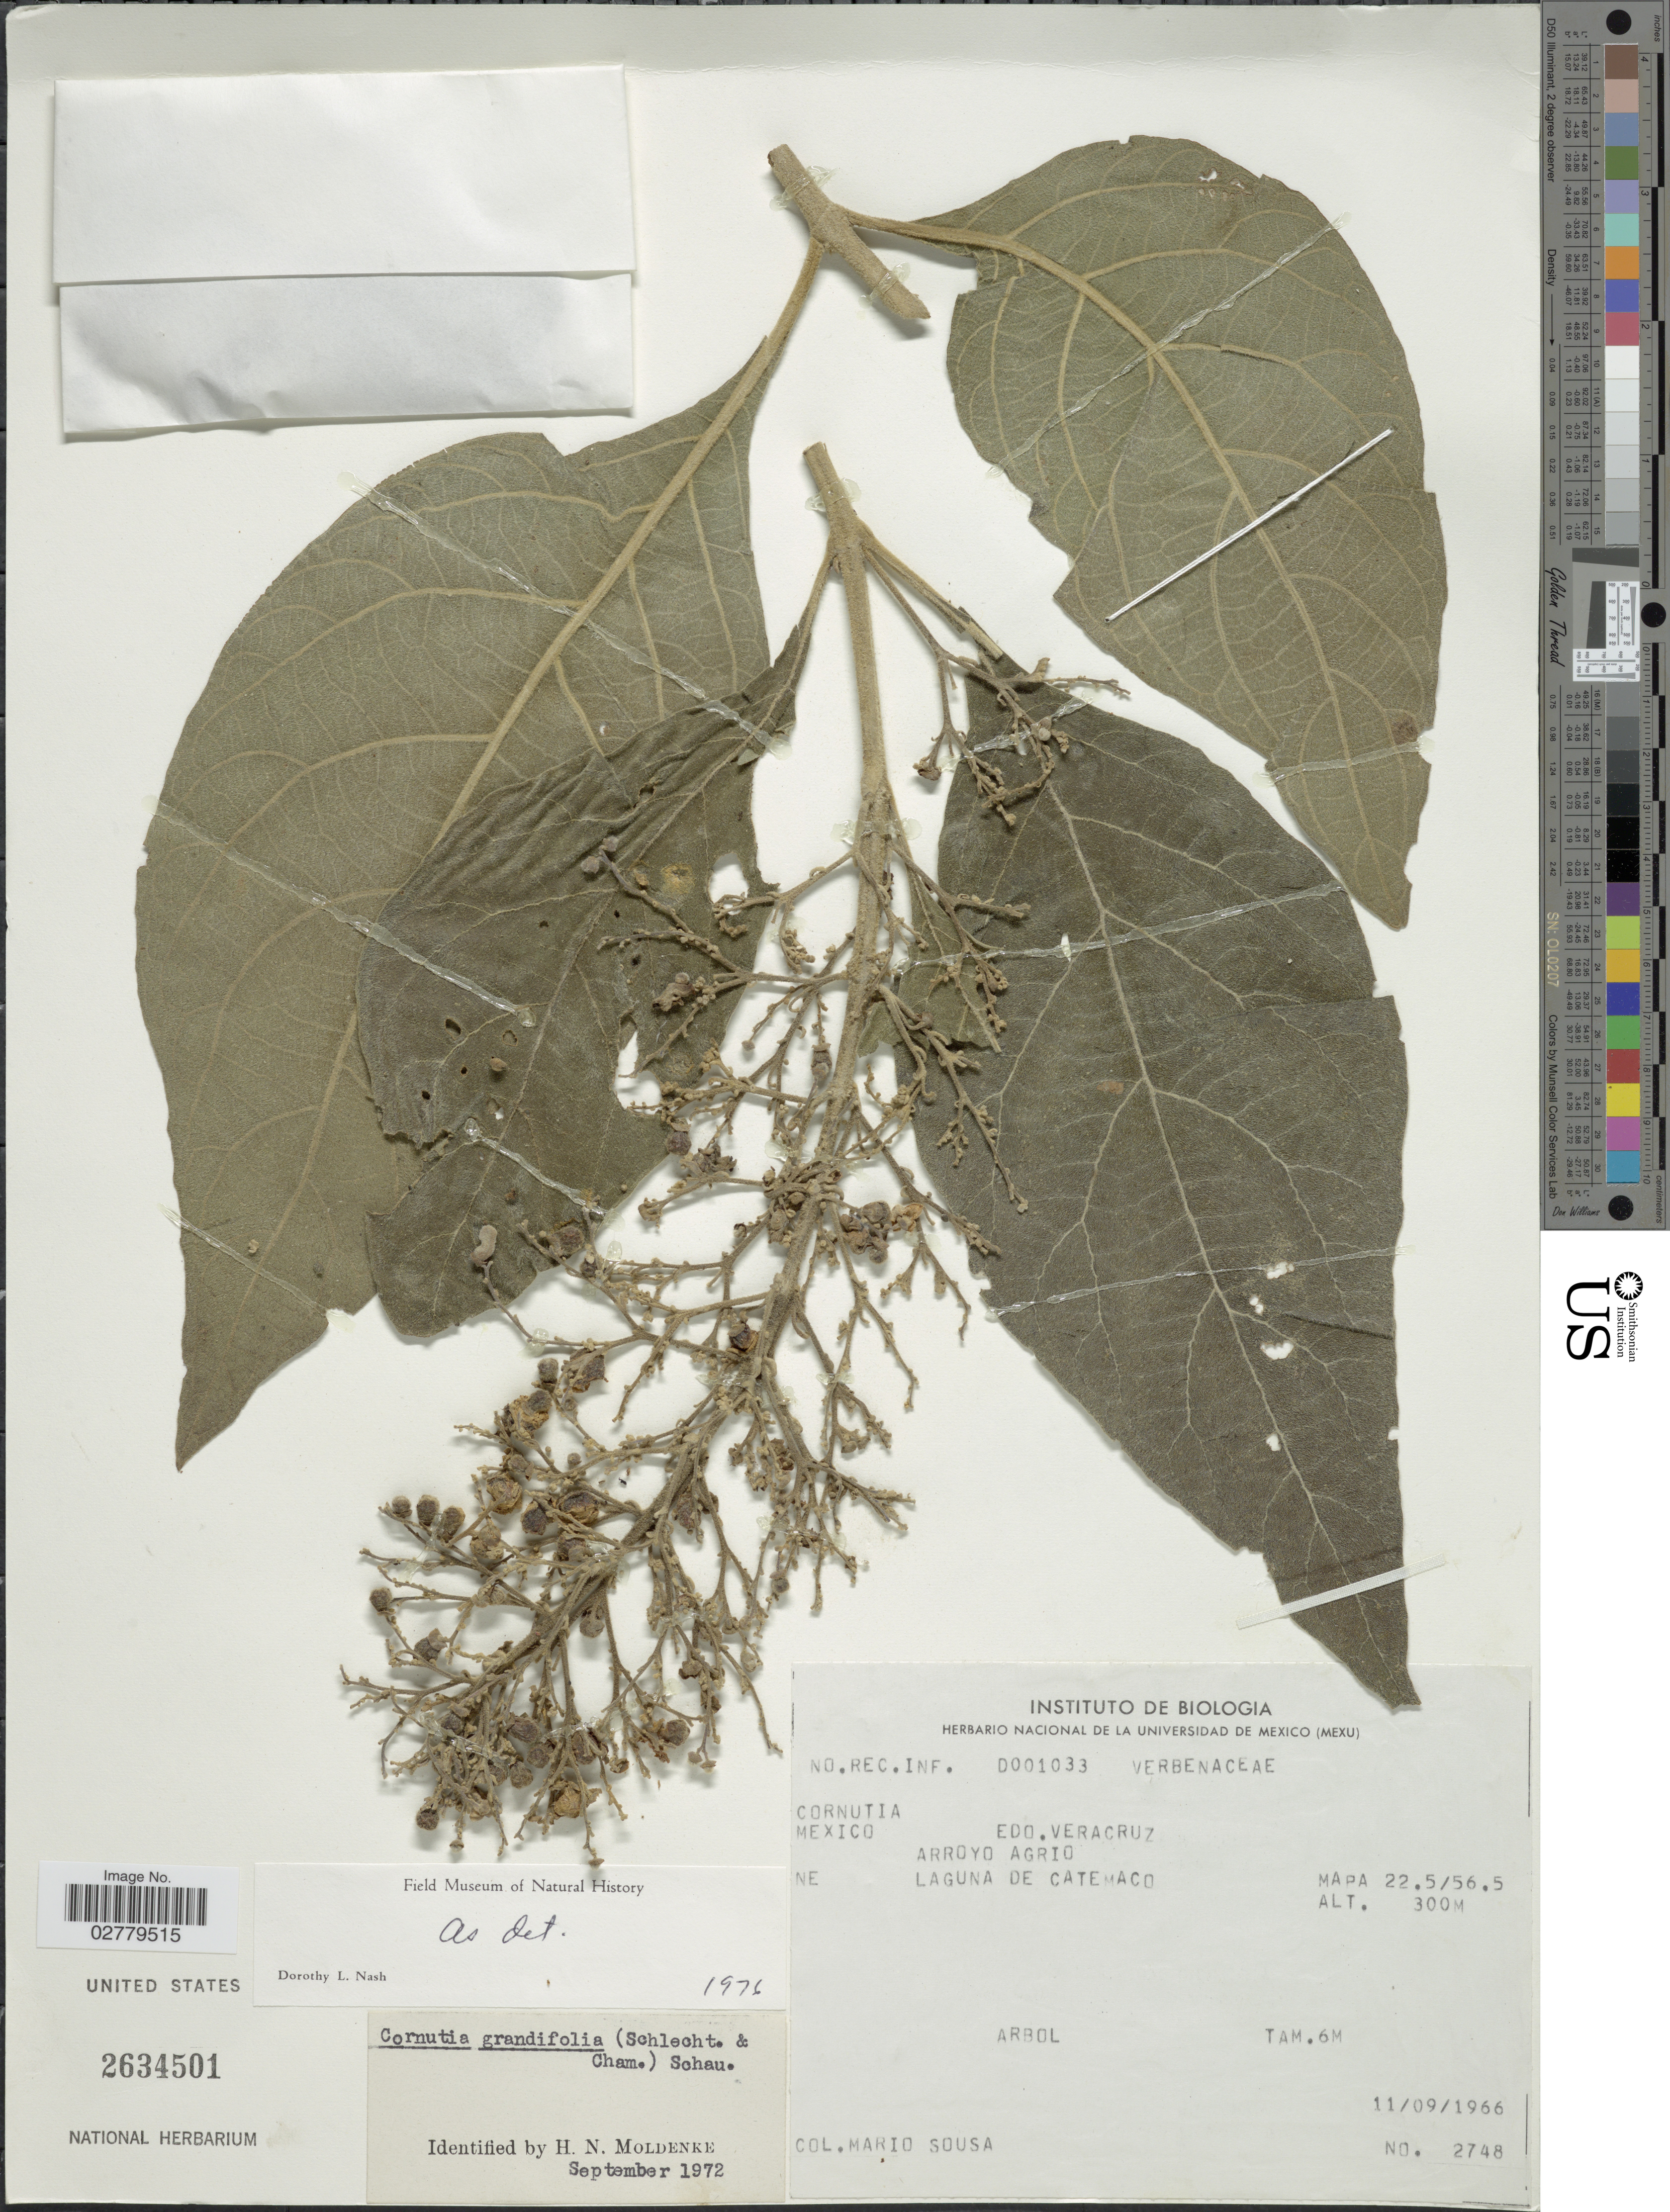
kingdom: Plantae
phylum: Tracheophyta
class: Magnoliopsida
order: Lamiales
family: Lamiaceae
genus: Cornutia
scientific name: Cornutia grandifolia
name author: (Cham. & Schltdl.) Schauer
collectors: M. Sousa S.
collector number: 2748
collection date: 1966-09-11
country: Mexico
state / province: Veracruz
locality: Edo. Veracruz. Arroyo Agrio. Laguna de Catemaco.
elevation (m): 300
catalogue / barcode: US 2634501